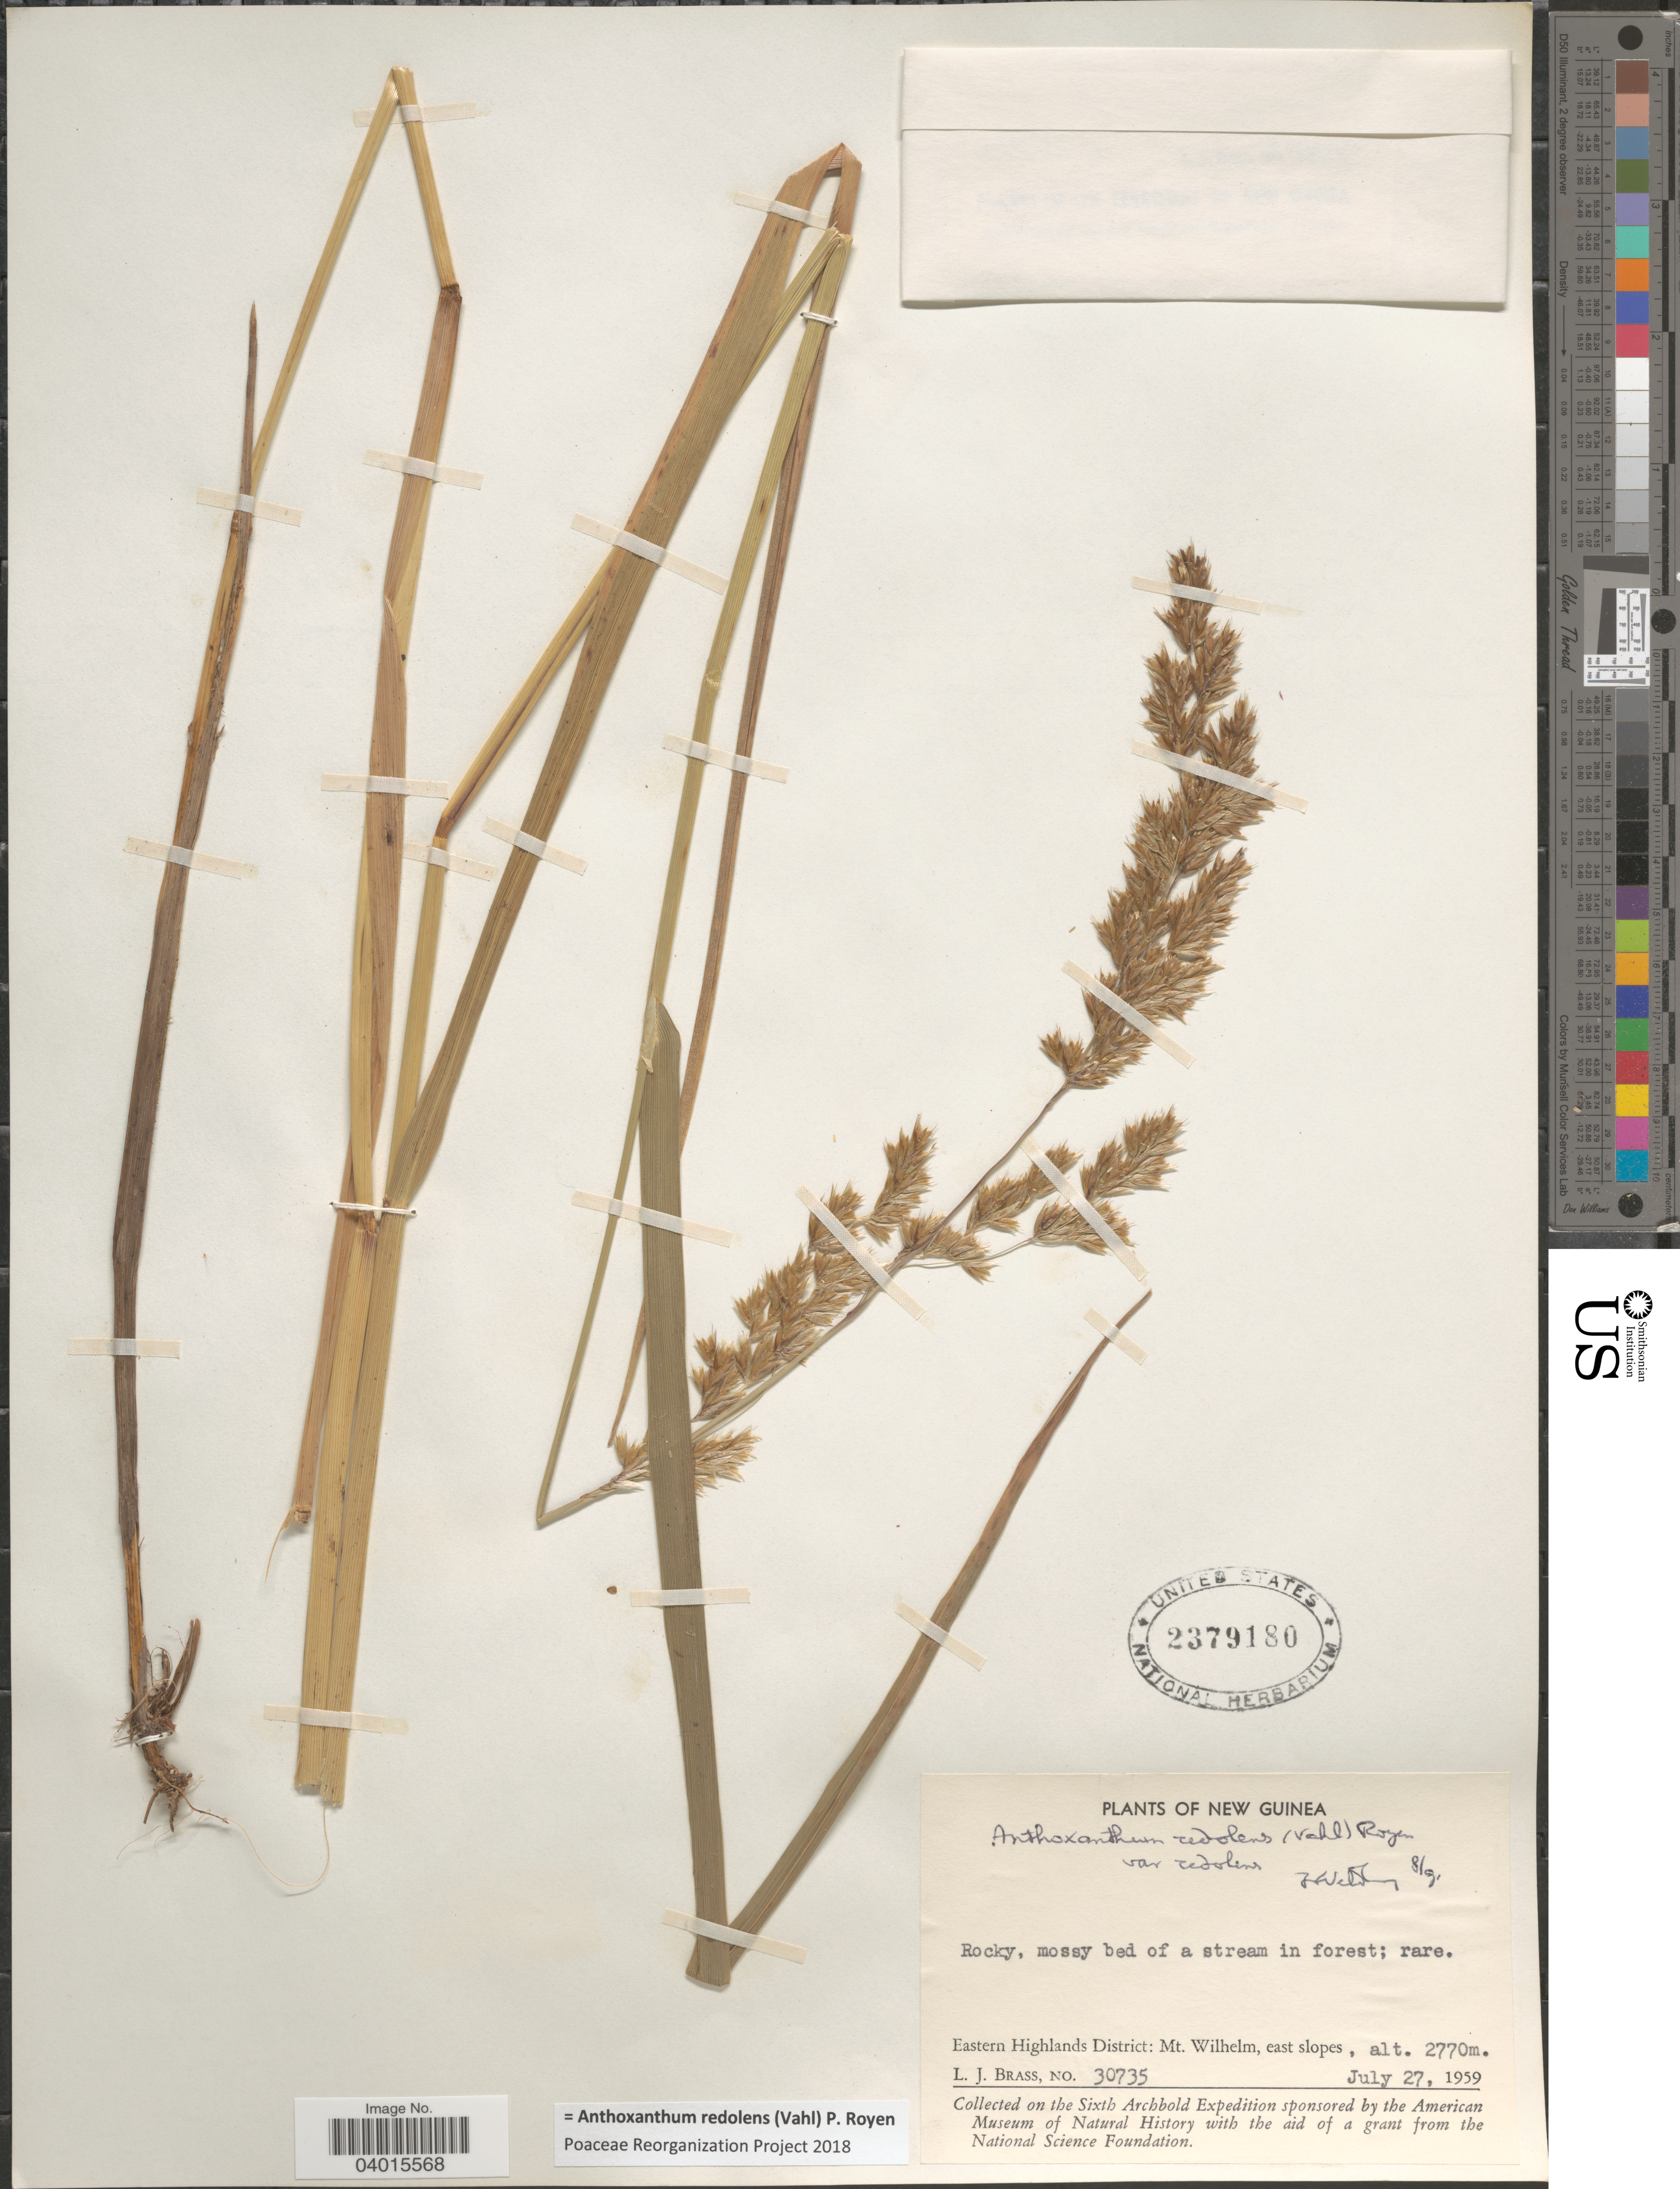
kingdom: Plantae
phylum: Tracheophyta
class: Liliopsida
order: Poales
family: Poaceae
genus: Anthoxanthum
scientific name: Anthoxanthum redolens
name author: (Vahl) P. Royen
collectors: L. J. Brass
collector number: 30735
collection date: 1959-07-27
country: Papua New Guinea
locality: New Guinea. Eastern Highlands District: Mt. Wilhelm, east slopes.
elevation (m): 2770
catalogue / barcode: US 2379180